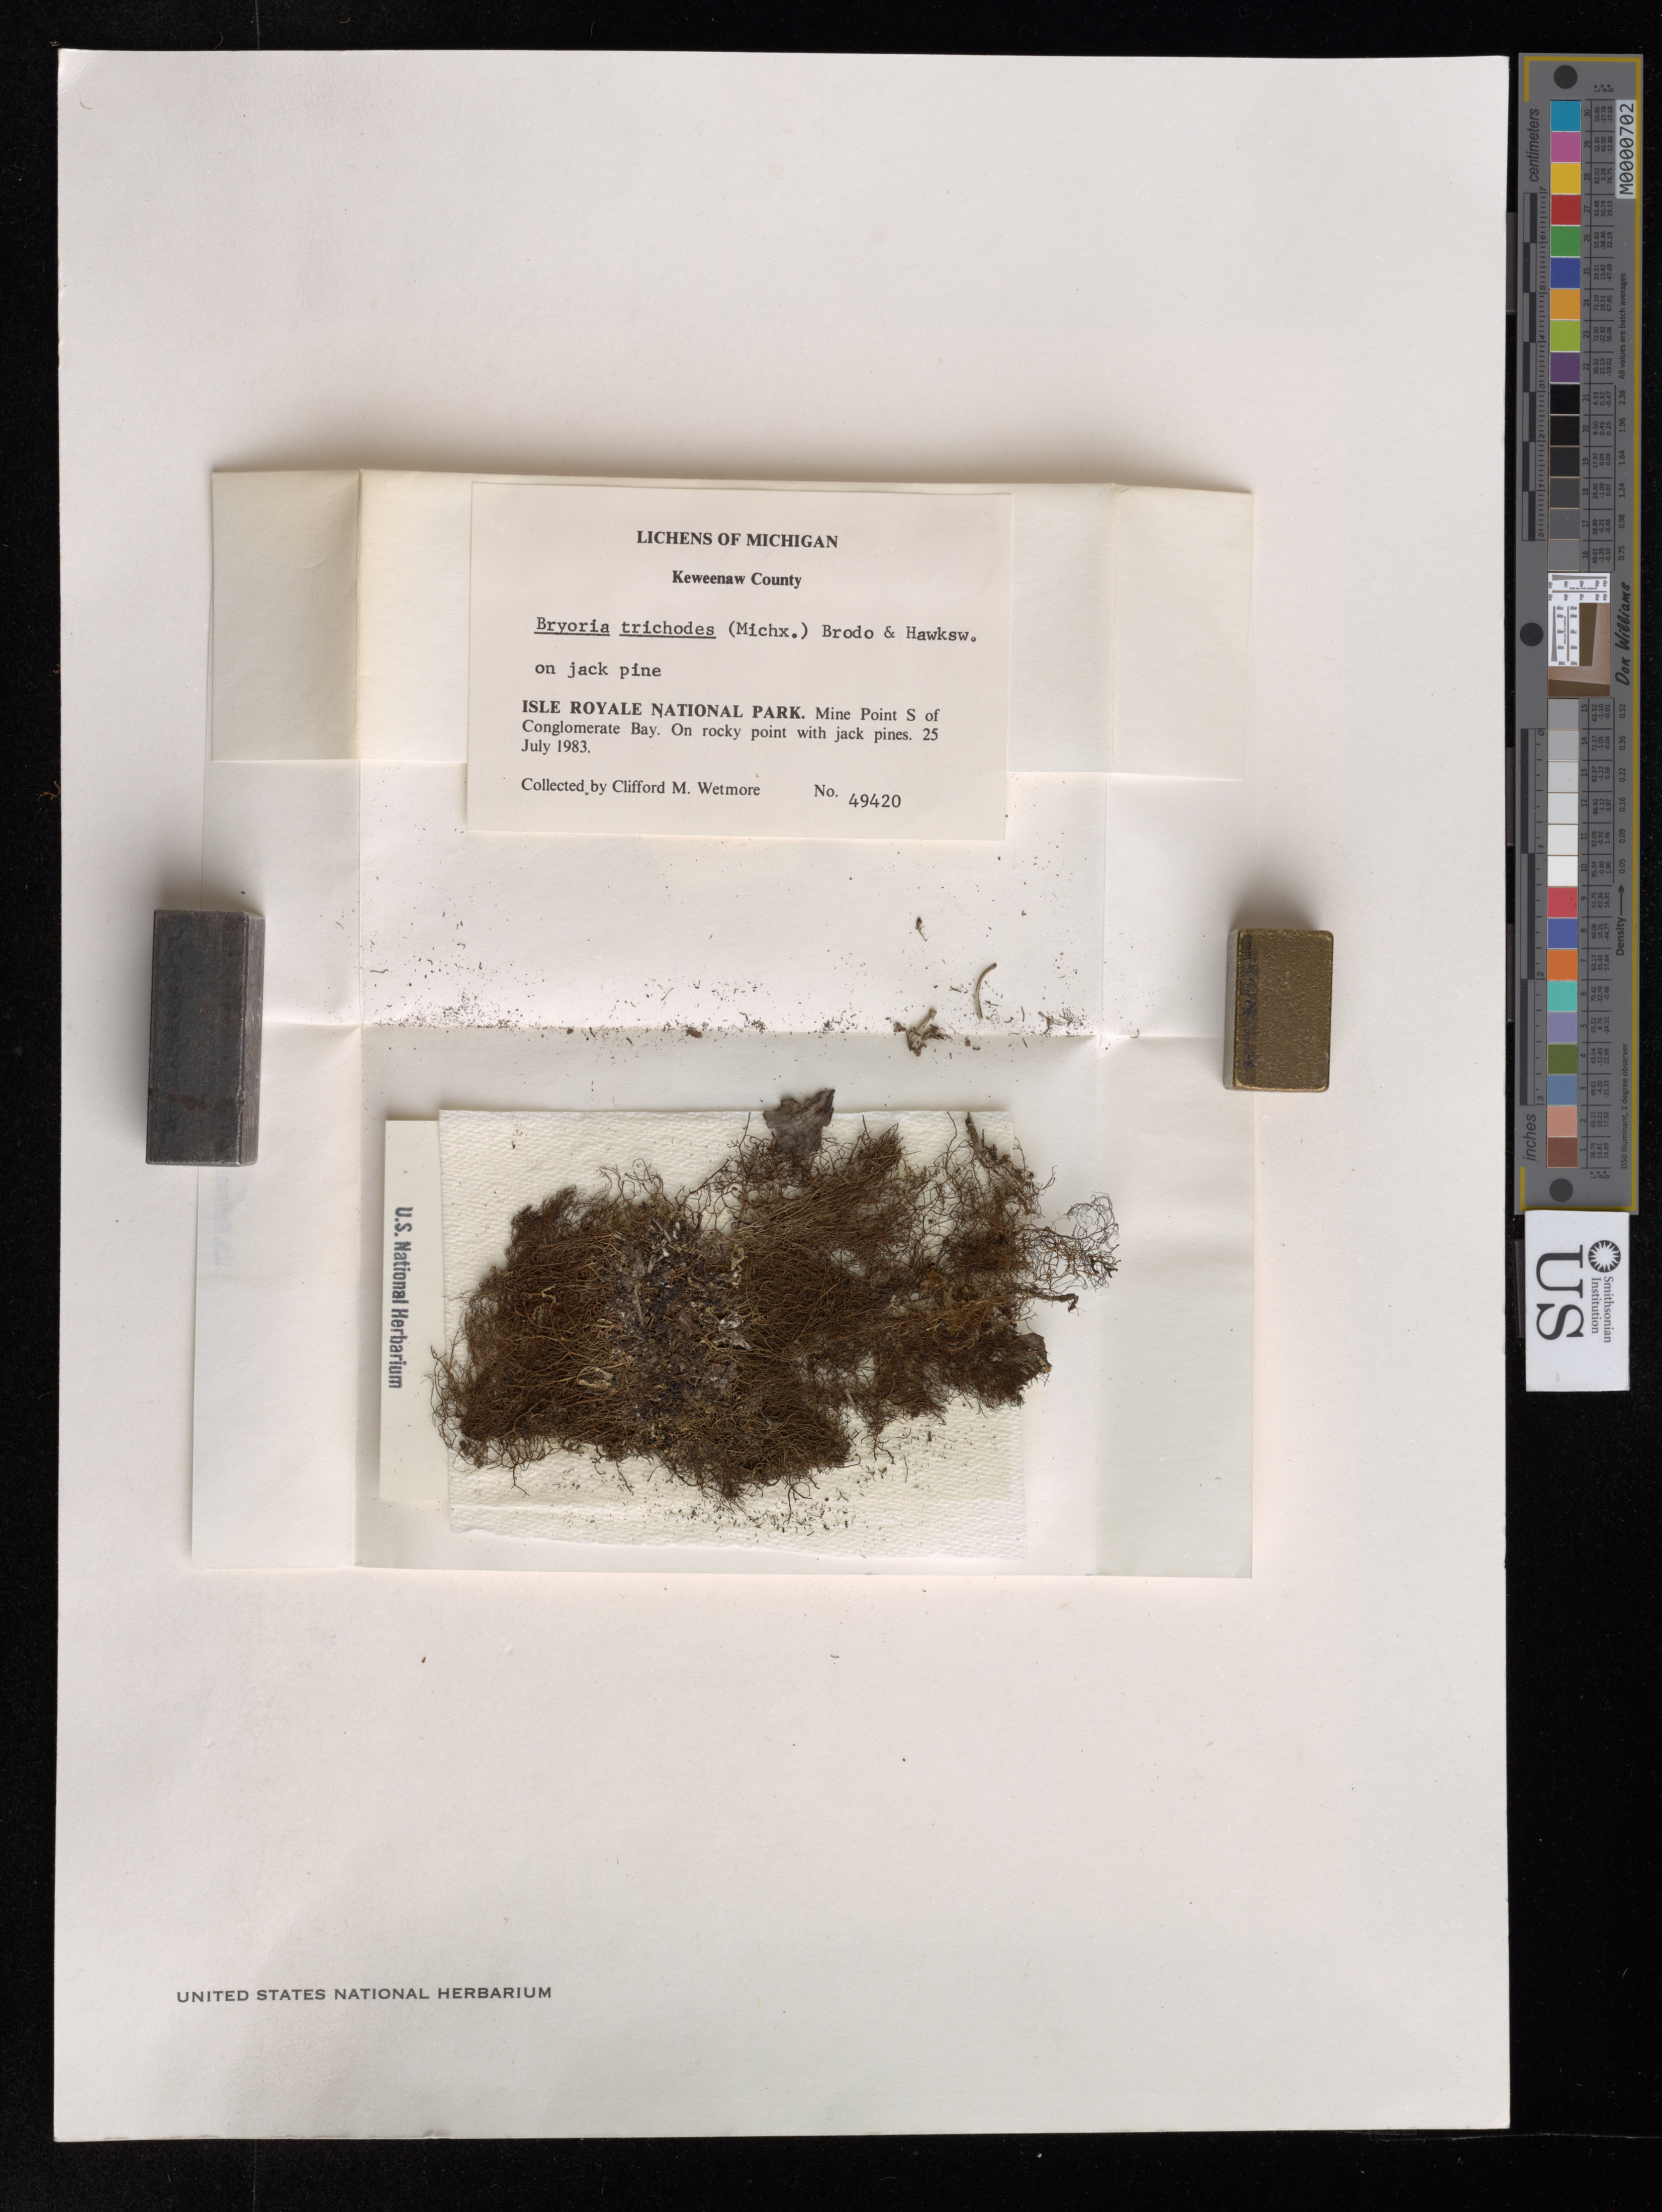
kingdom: Fungi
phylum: Ascomycota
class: Lecanoromycetes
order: Lecanorales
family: Parmeliaceae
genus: Bryoria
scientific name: Bryoria trichodes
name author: (Michx.) Brodo & D.Hawksw.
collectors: C. Wetmore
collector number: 49420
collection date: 1983-07-25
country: United States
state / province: Michigan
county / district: Keweenaw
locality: Isle Royale National Park, Mine Point S of Conglomerate Bay.